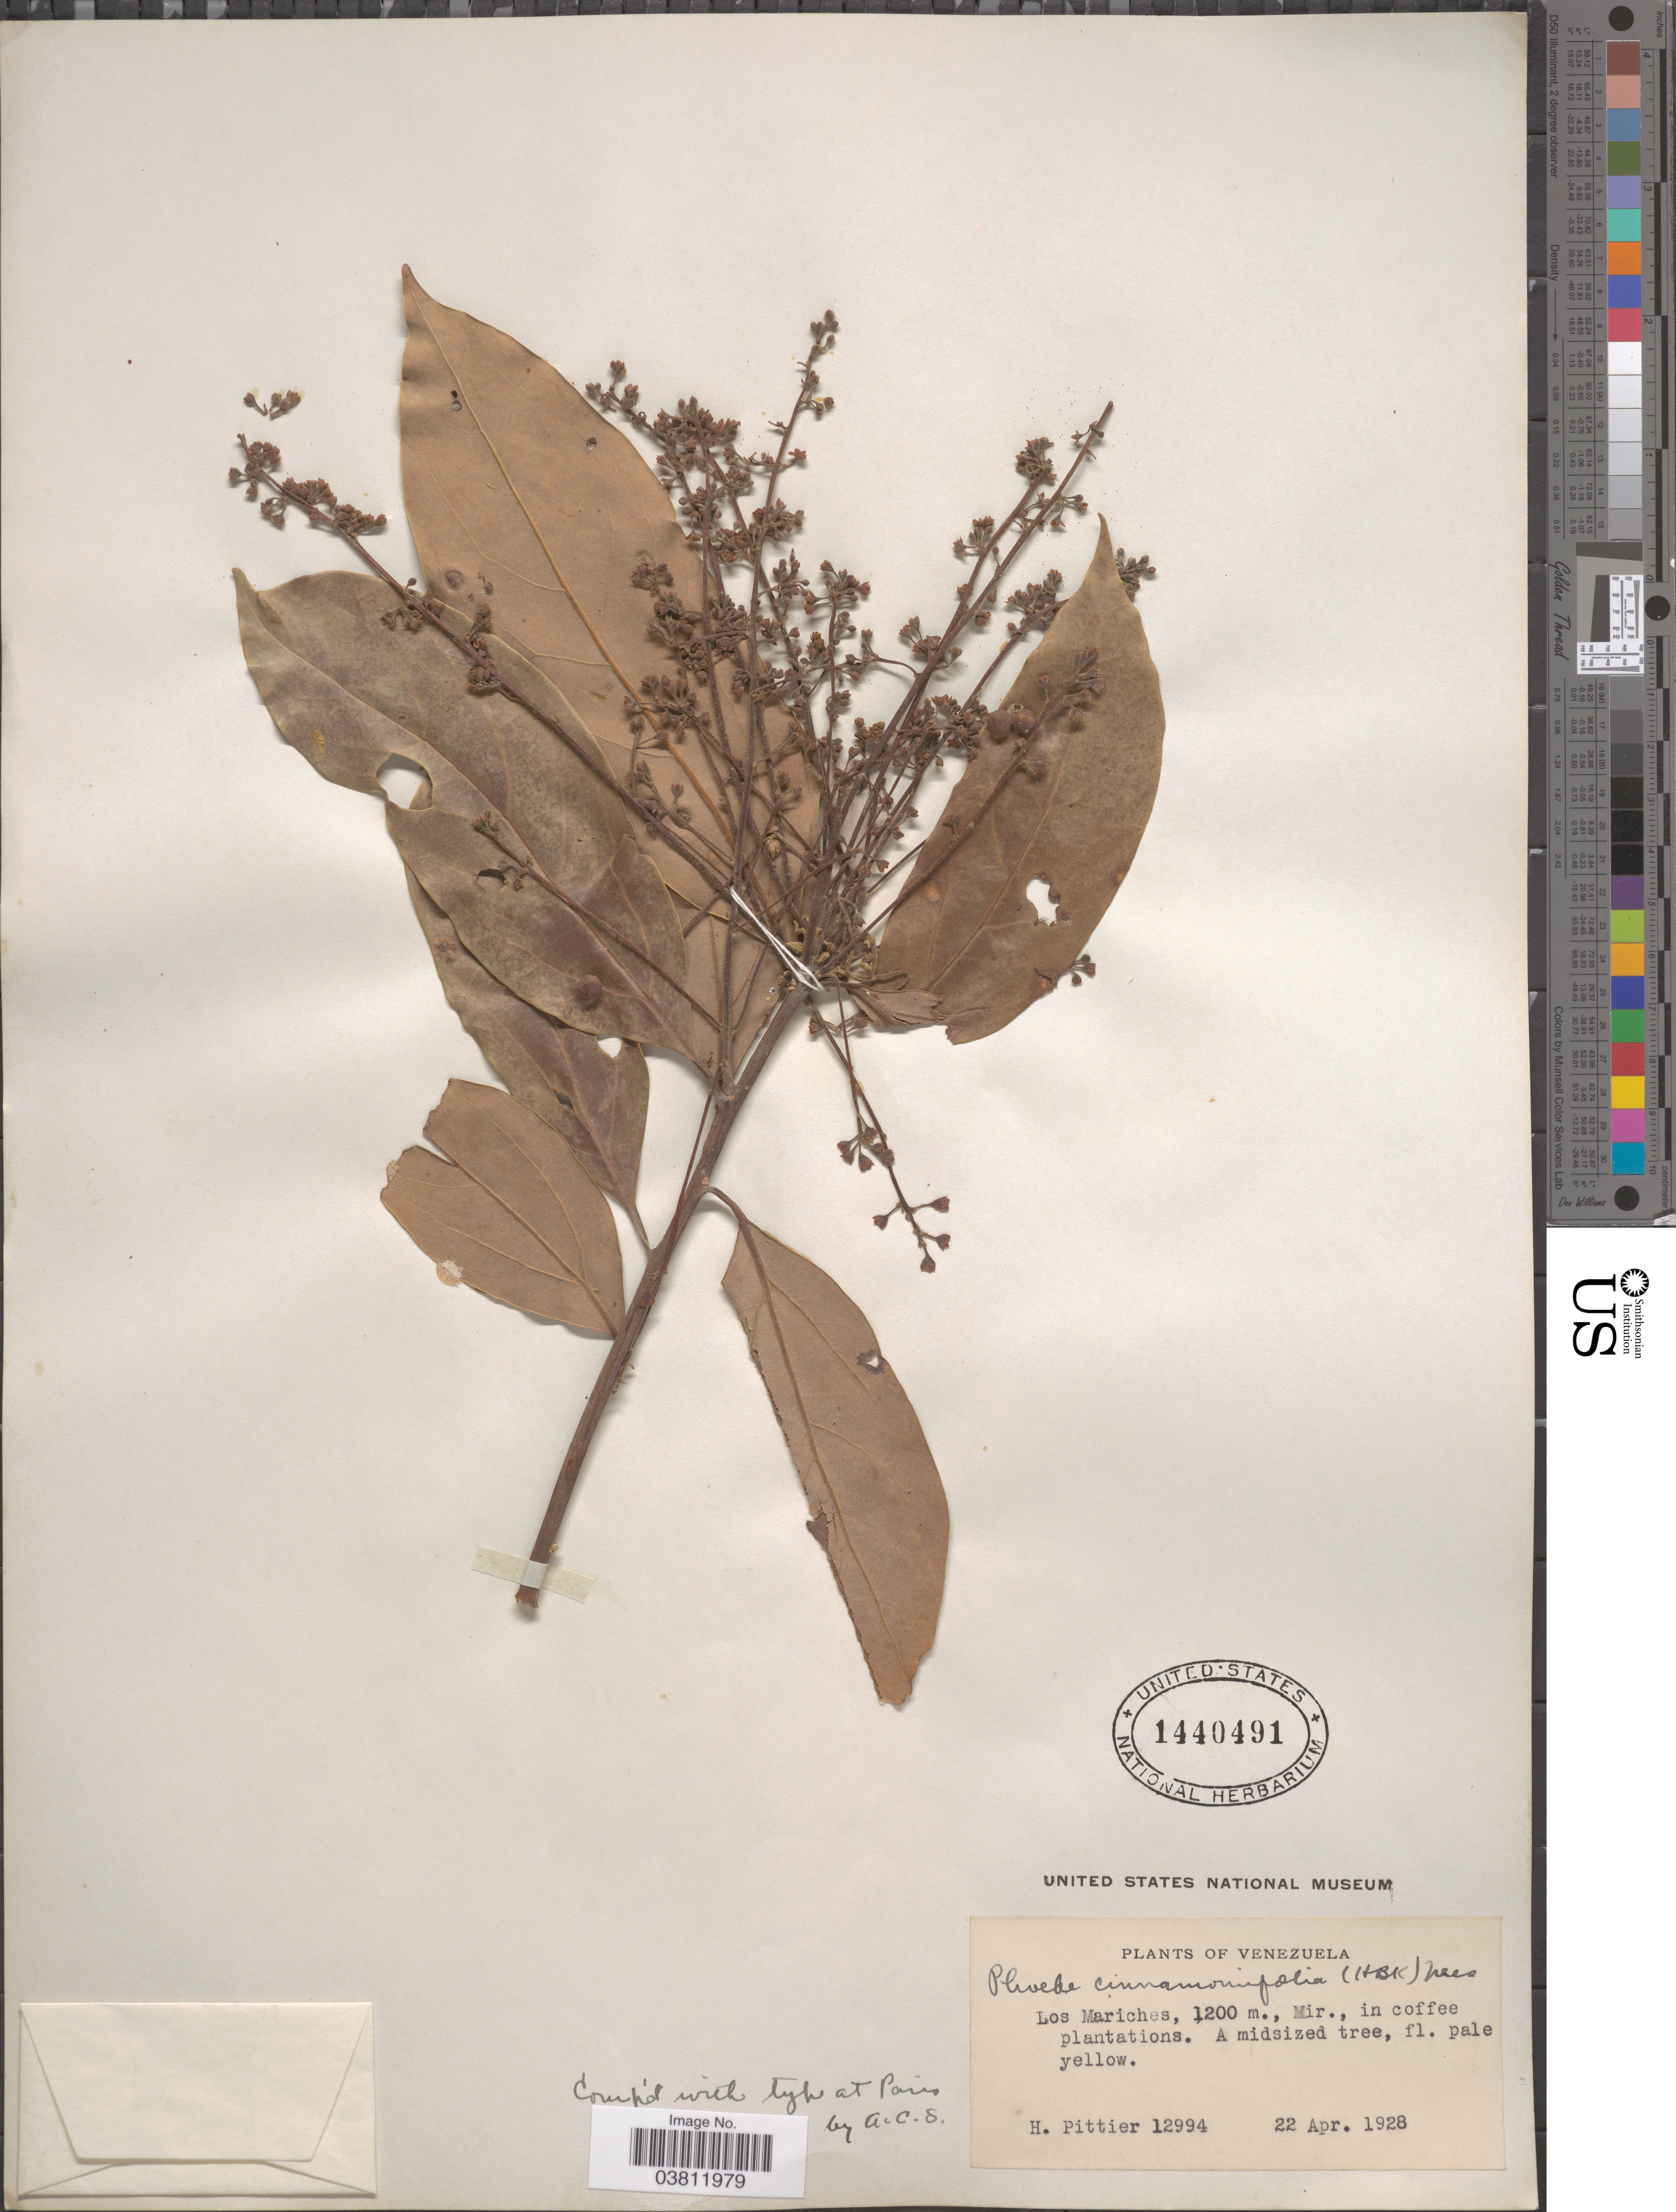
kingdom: Plantae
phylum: Tracheophyta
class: Magnoliopsida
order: Laurales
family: Lauraceae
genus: Phoebe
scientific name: Phoebe cinnamomifolia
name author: (Kunth) Nees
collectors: H. F. Pittier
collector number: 12994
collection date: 1928-04-22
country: Venezuela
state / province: Miranda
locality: Los Mariches.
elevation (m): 1200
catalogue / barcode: US 1440491